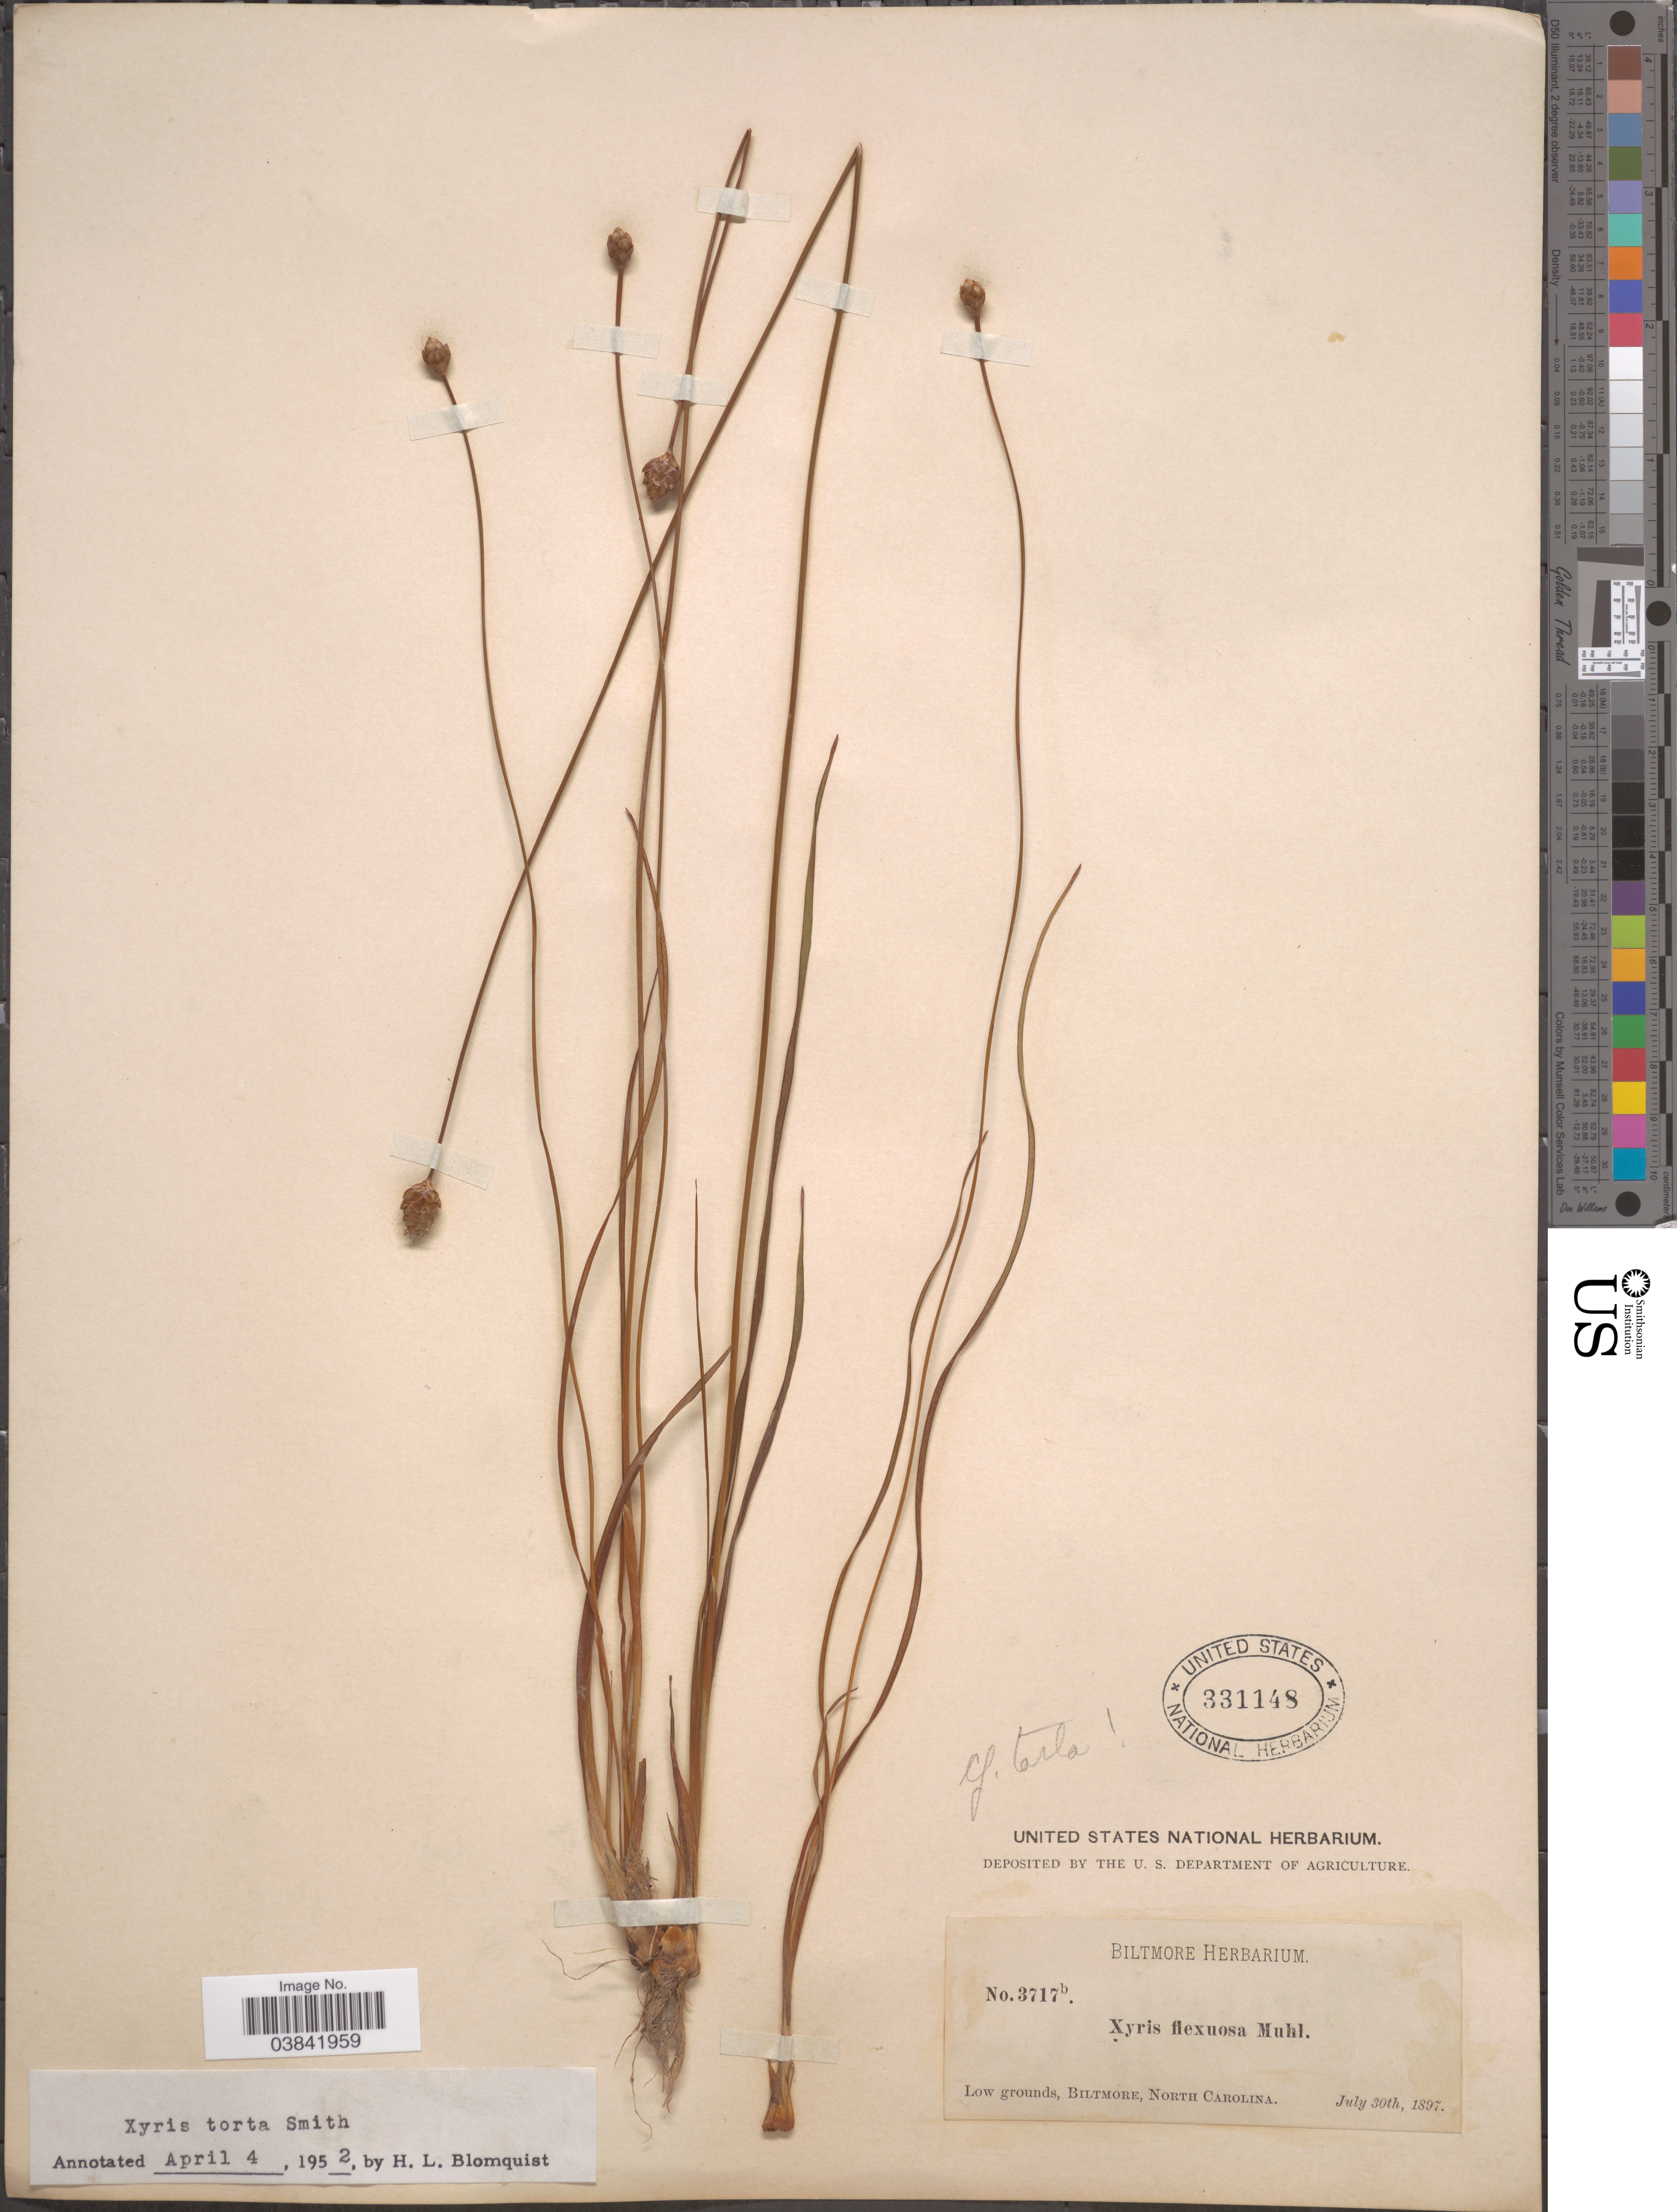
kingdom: Plantae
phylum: Tracheophyta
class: Liliopsida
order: Poales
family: Xyridaceae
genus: Xyris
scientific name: Xyris torta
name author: Sm.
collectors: ex herb. Biltmore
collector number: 3717b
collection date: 1897-07-30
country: United States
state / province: North Carolina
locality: Low grounds, Biltmore.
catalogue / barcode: US 331148